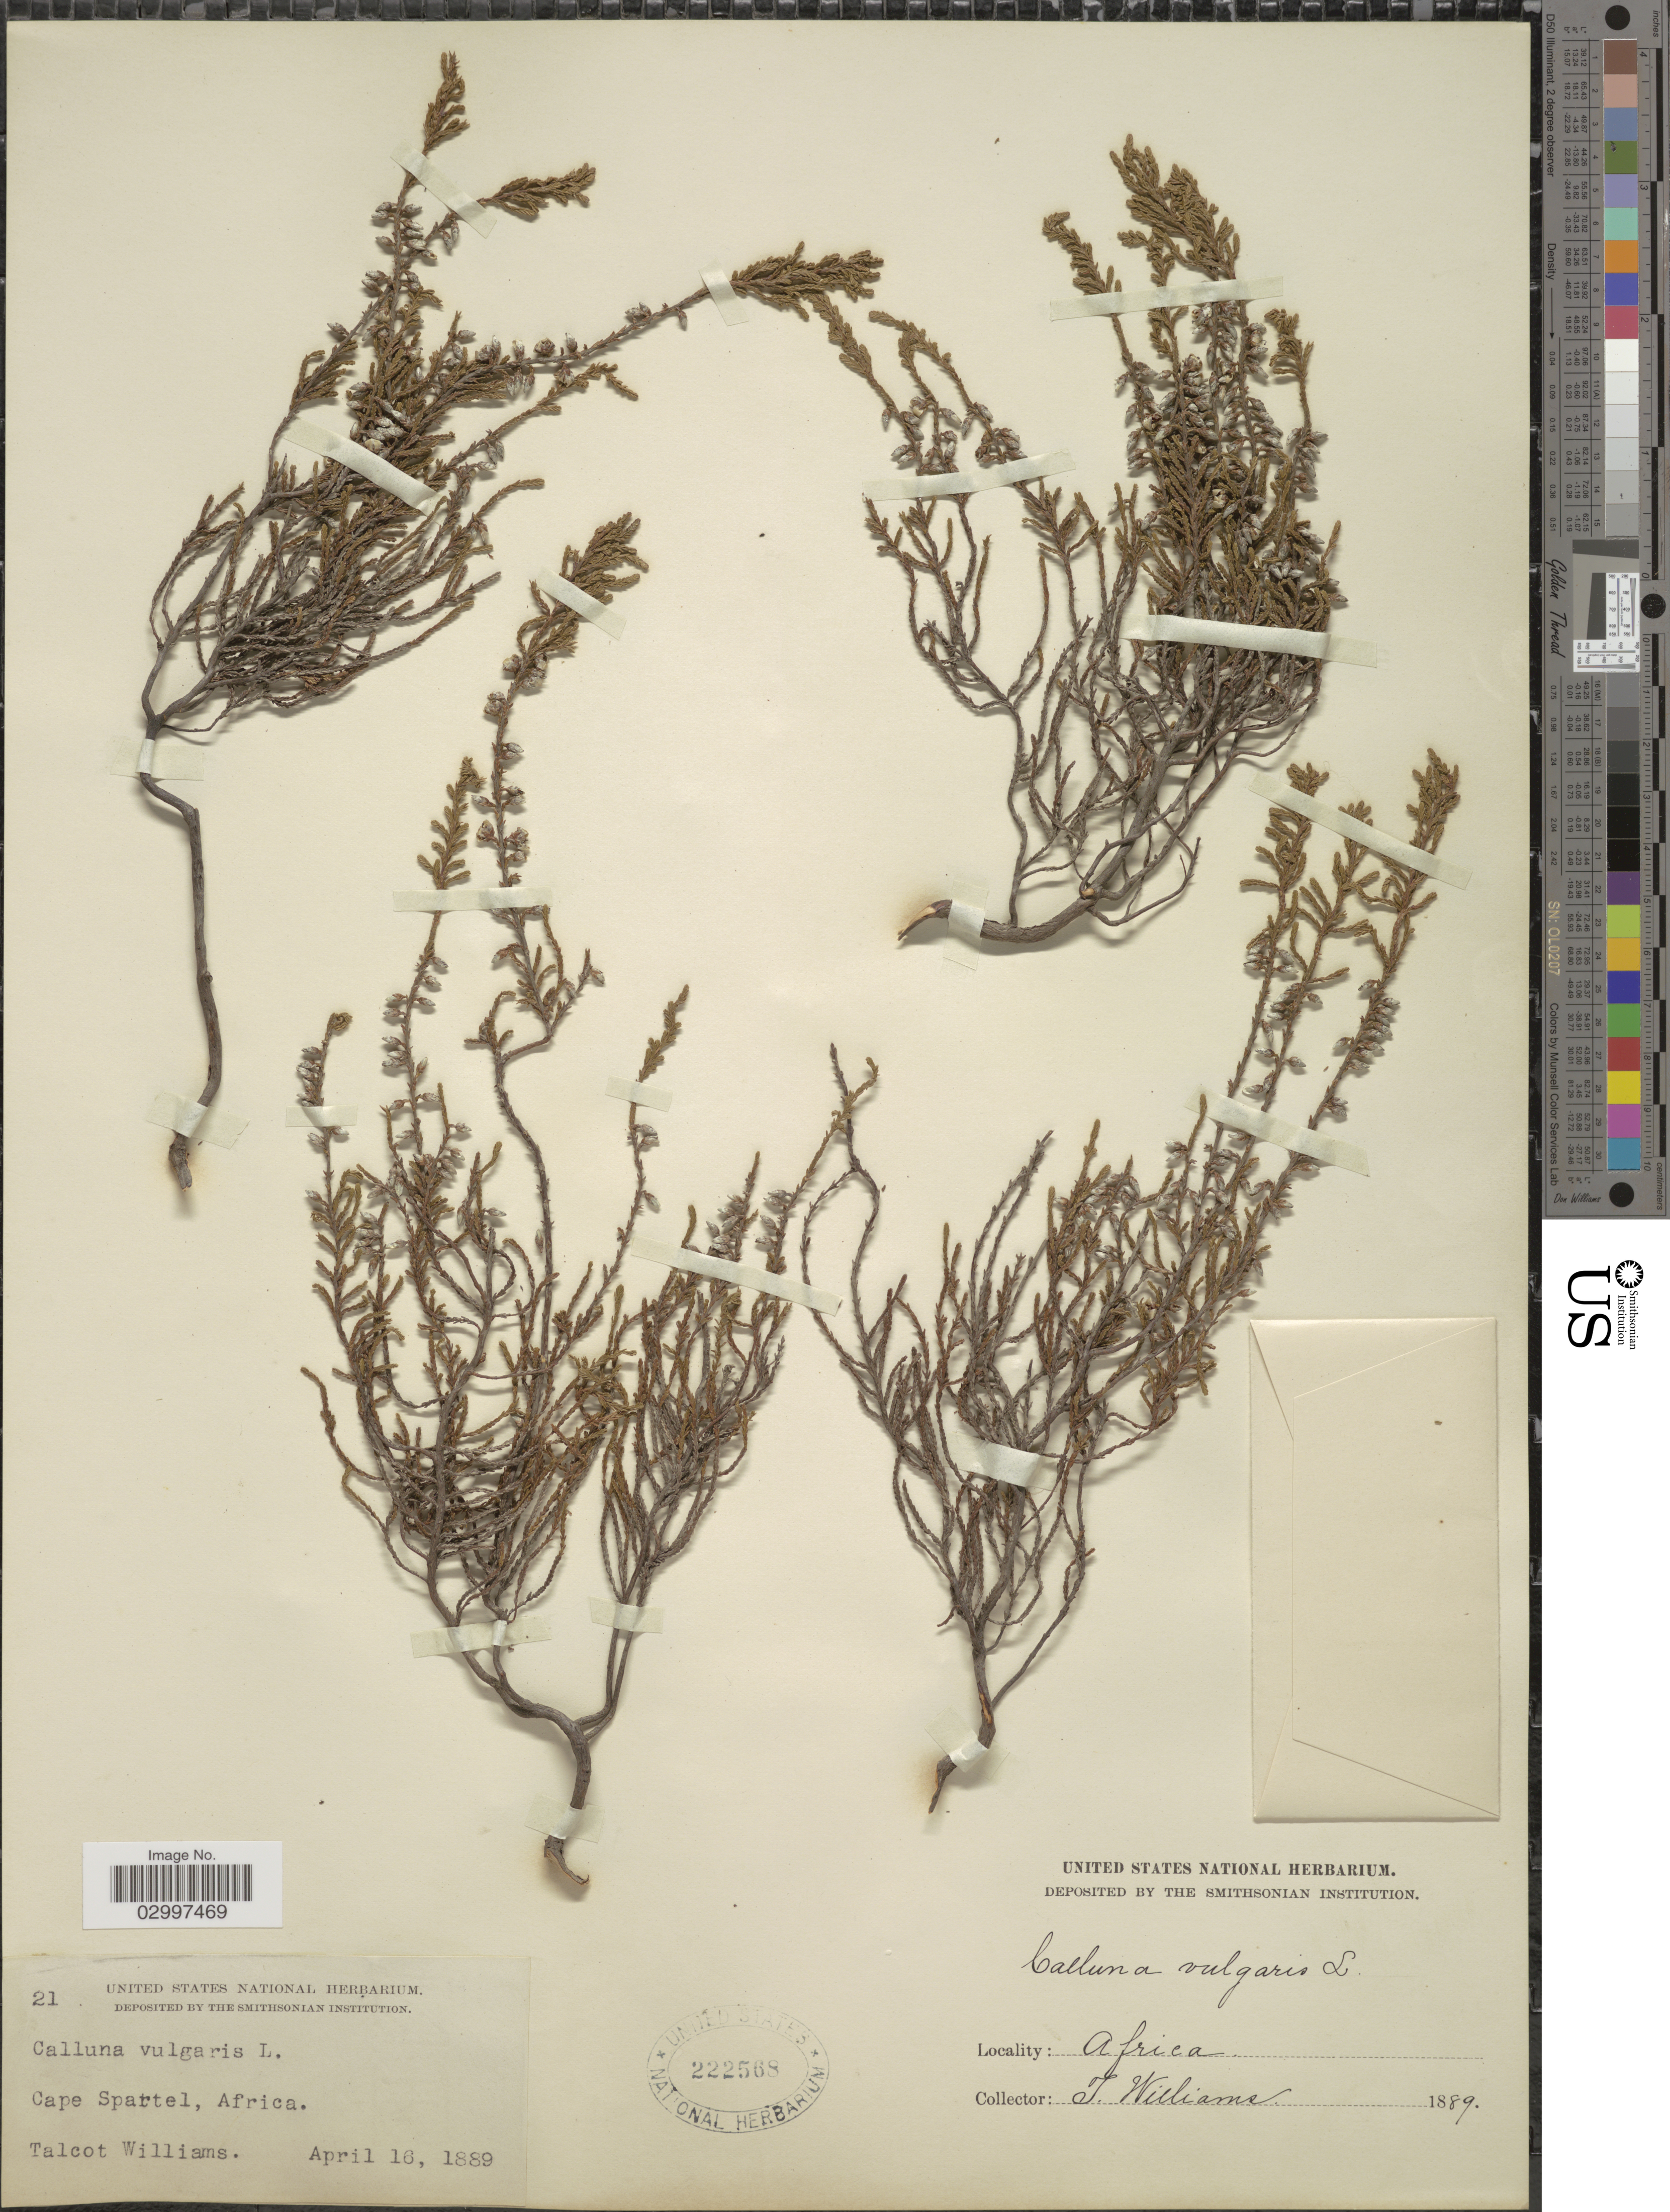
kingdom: Plantae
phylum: Tracheophyta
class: Magnoliopsida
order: Ericales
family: Ericaceae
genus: Calluna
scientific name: Calluna vulgaris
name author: (L.) Hull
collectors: T. Williams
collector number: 21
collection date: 1889-04-16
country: Morocco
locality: Cape Spartel, Africa.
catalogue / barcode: US 222568